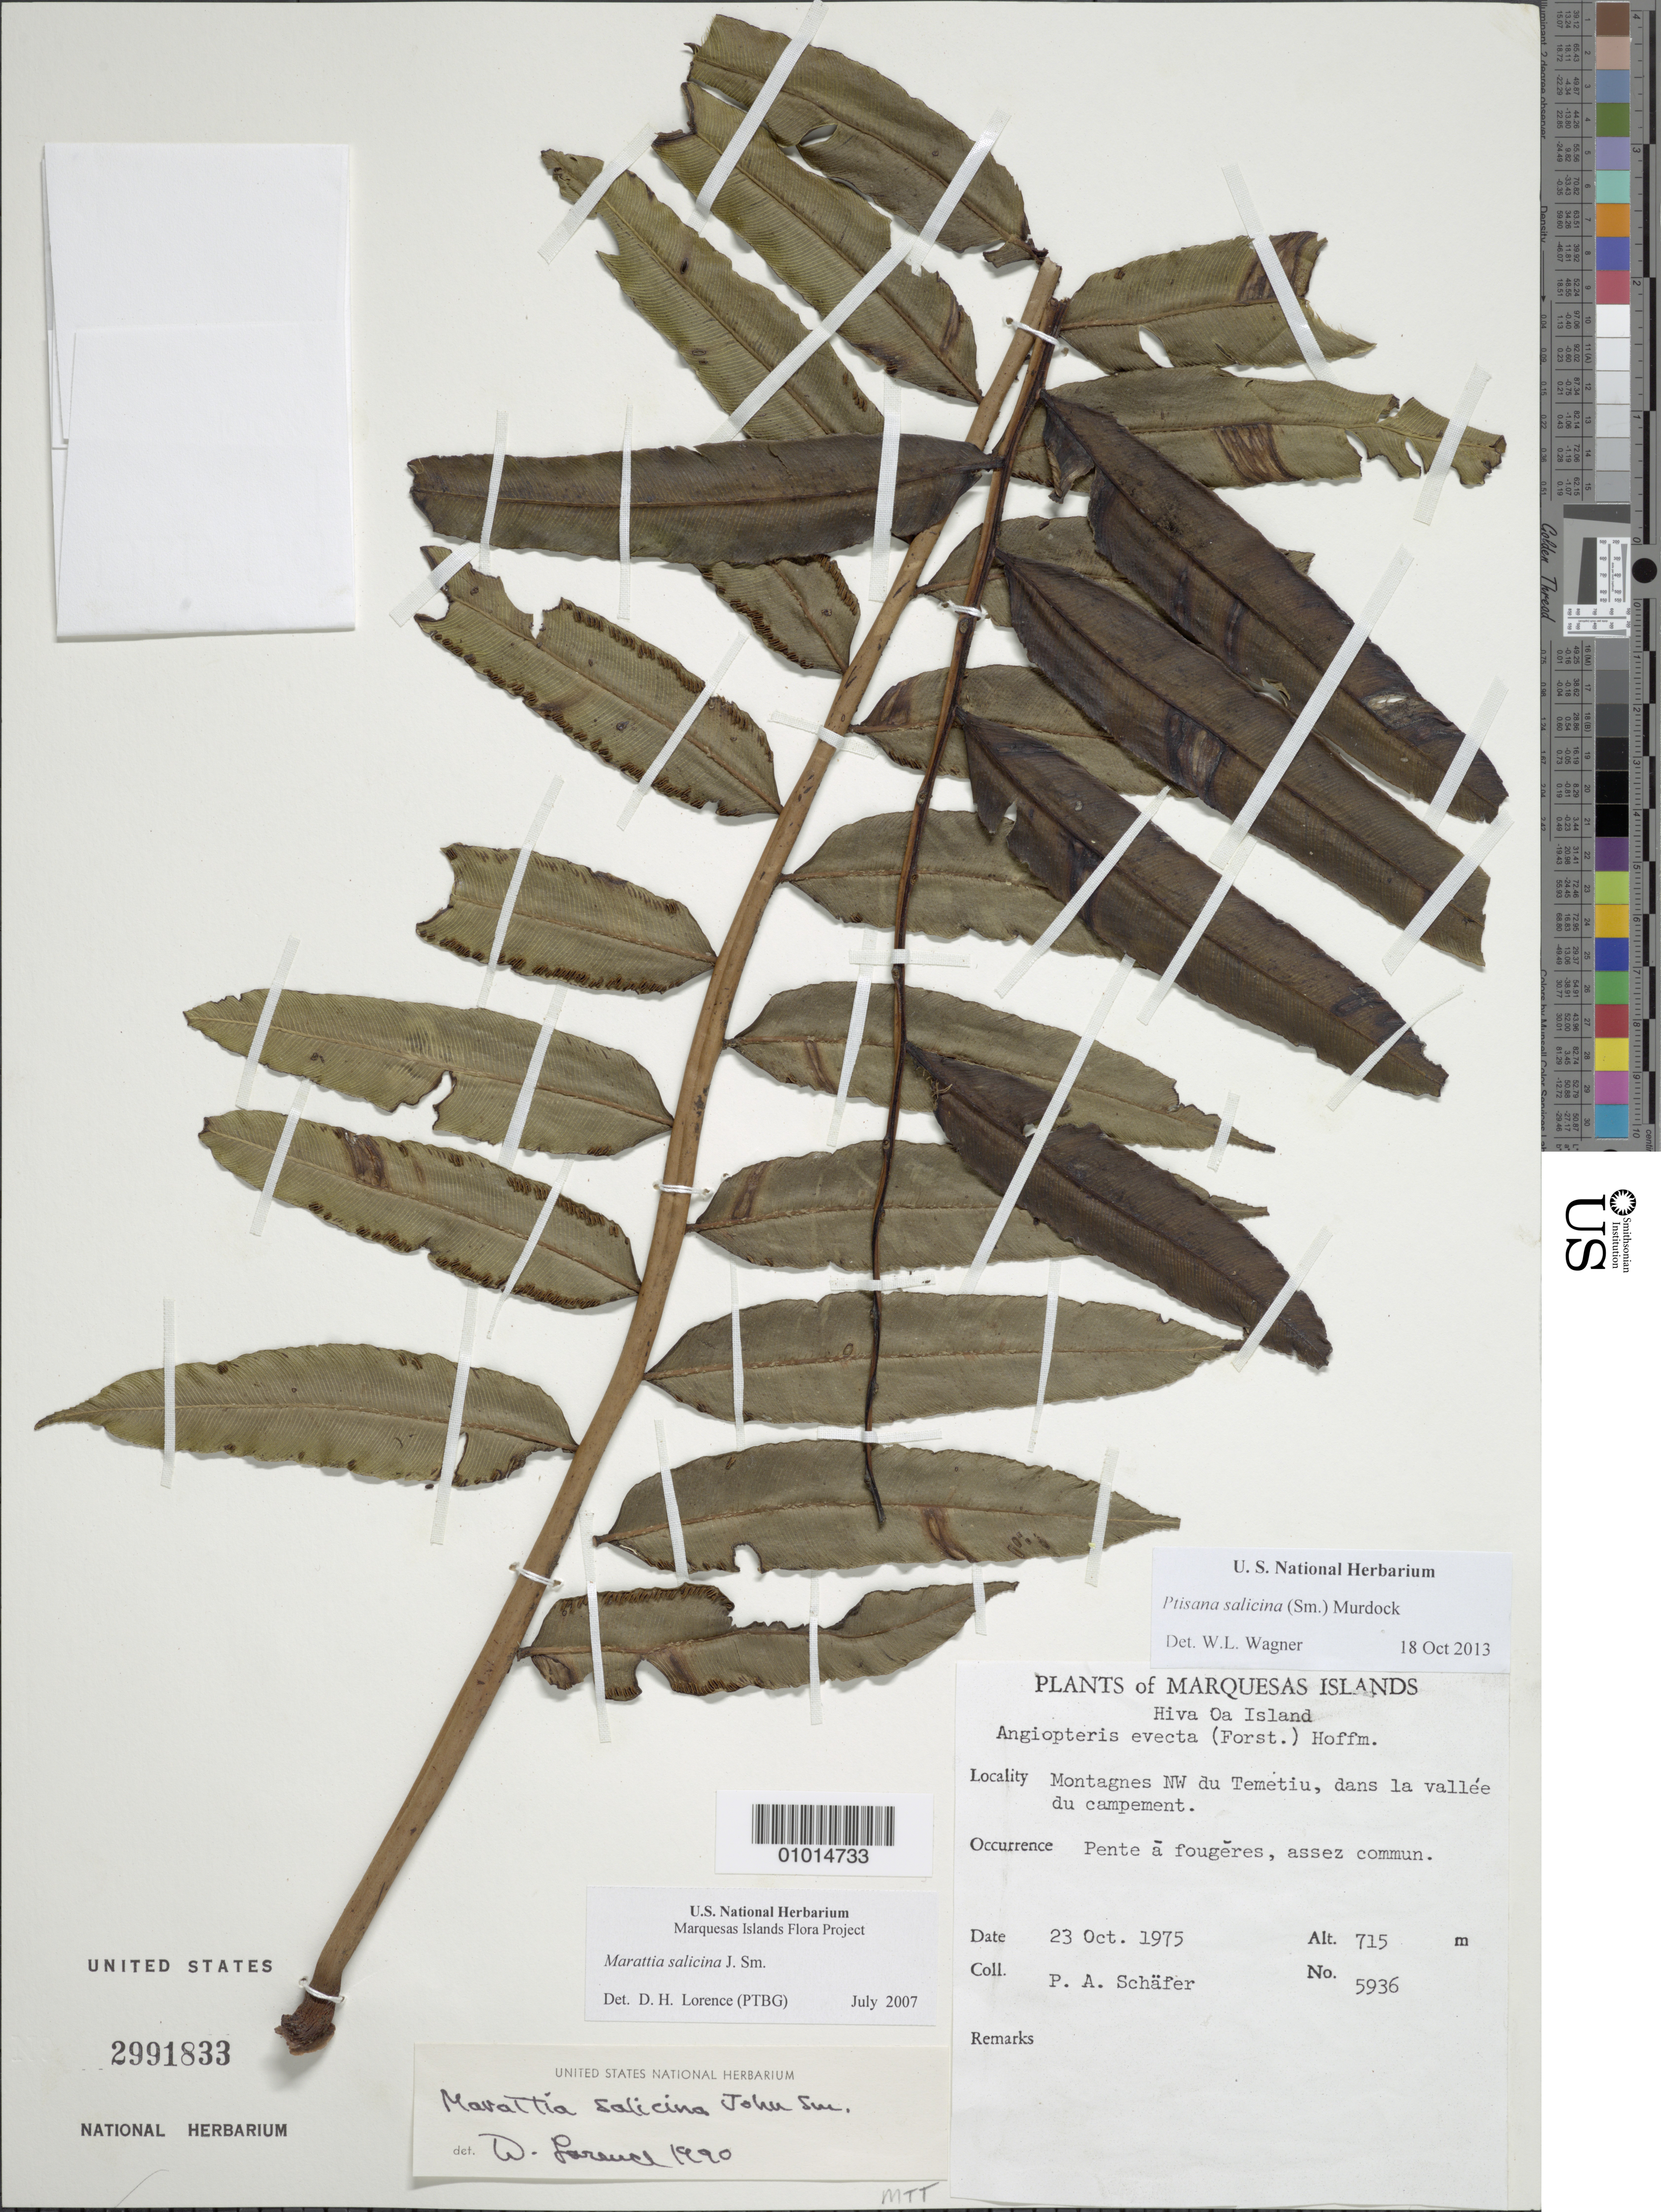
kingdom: Plantae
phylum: Tracheophyta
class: Polypodiopsida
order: Marattiales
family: Marattiaceae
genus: Ptisana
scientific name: Ptisana salicina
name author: (Sm.) Murdock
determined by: Lorence, David H., (PTBG), National Tropical Botanical Garden (UNITED STATES)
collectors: P. A. Schäfer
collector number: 5936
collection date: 1975-10-23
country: French Polynesia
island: Hiva Oa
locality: Montagnes NW du Temetiu, dans la vallée du campement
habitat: Pente à fougères; assez commun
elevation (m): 715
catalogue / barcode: US 2991833